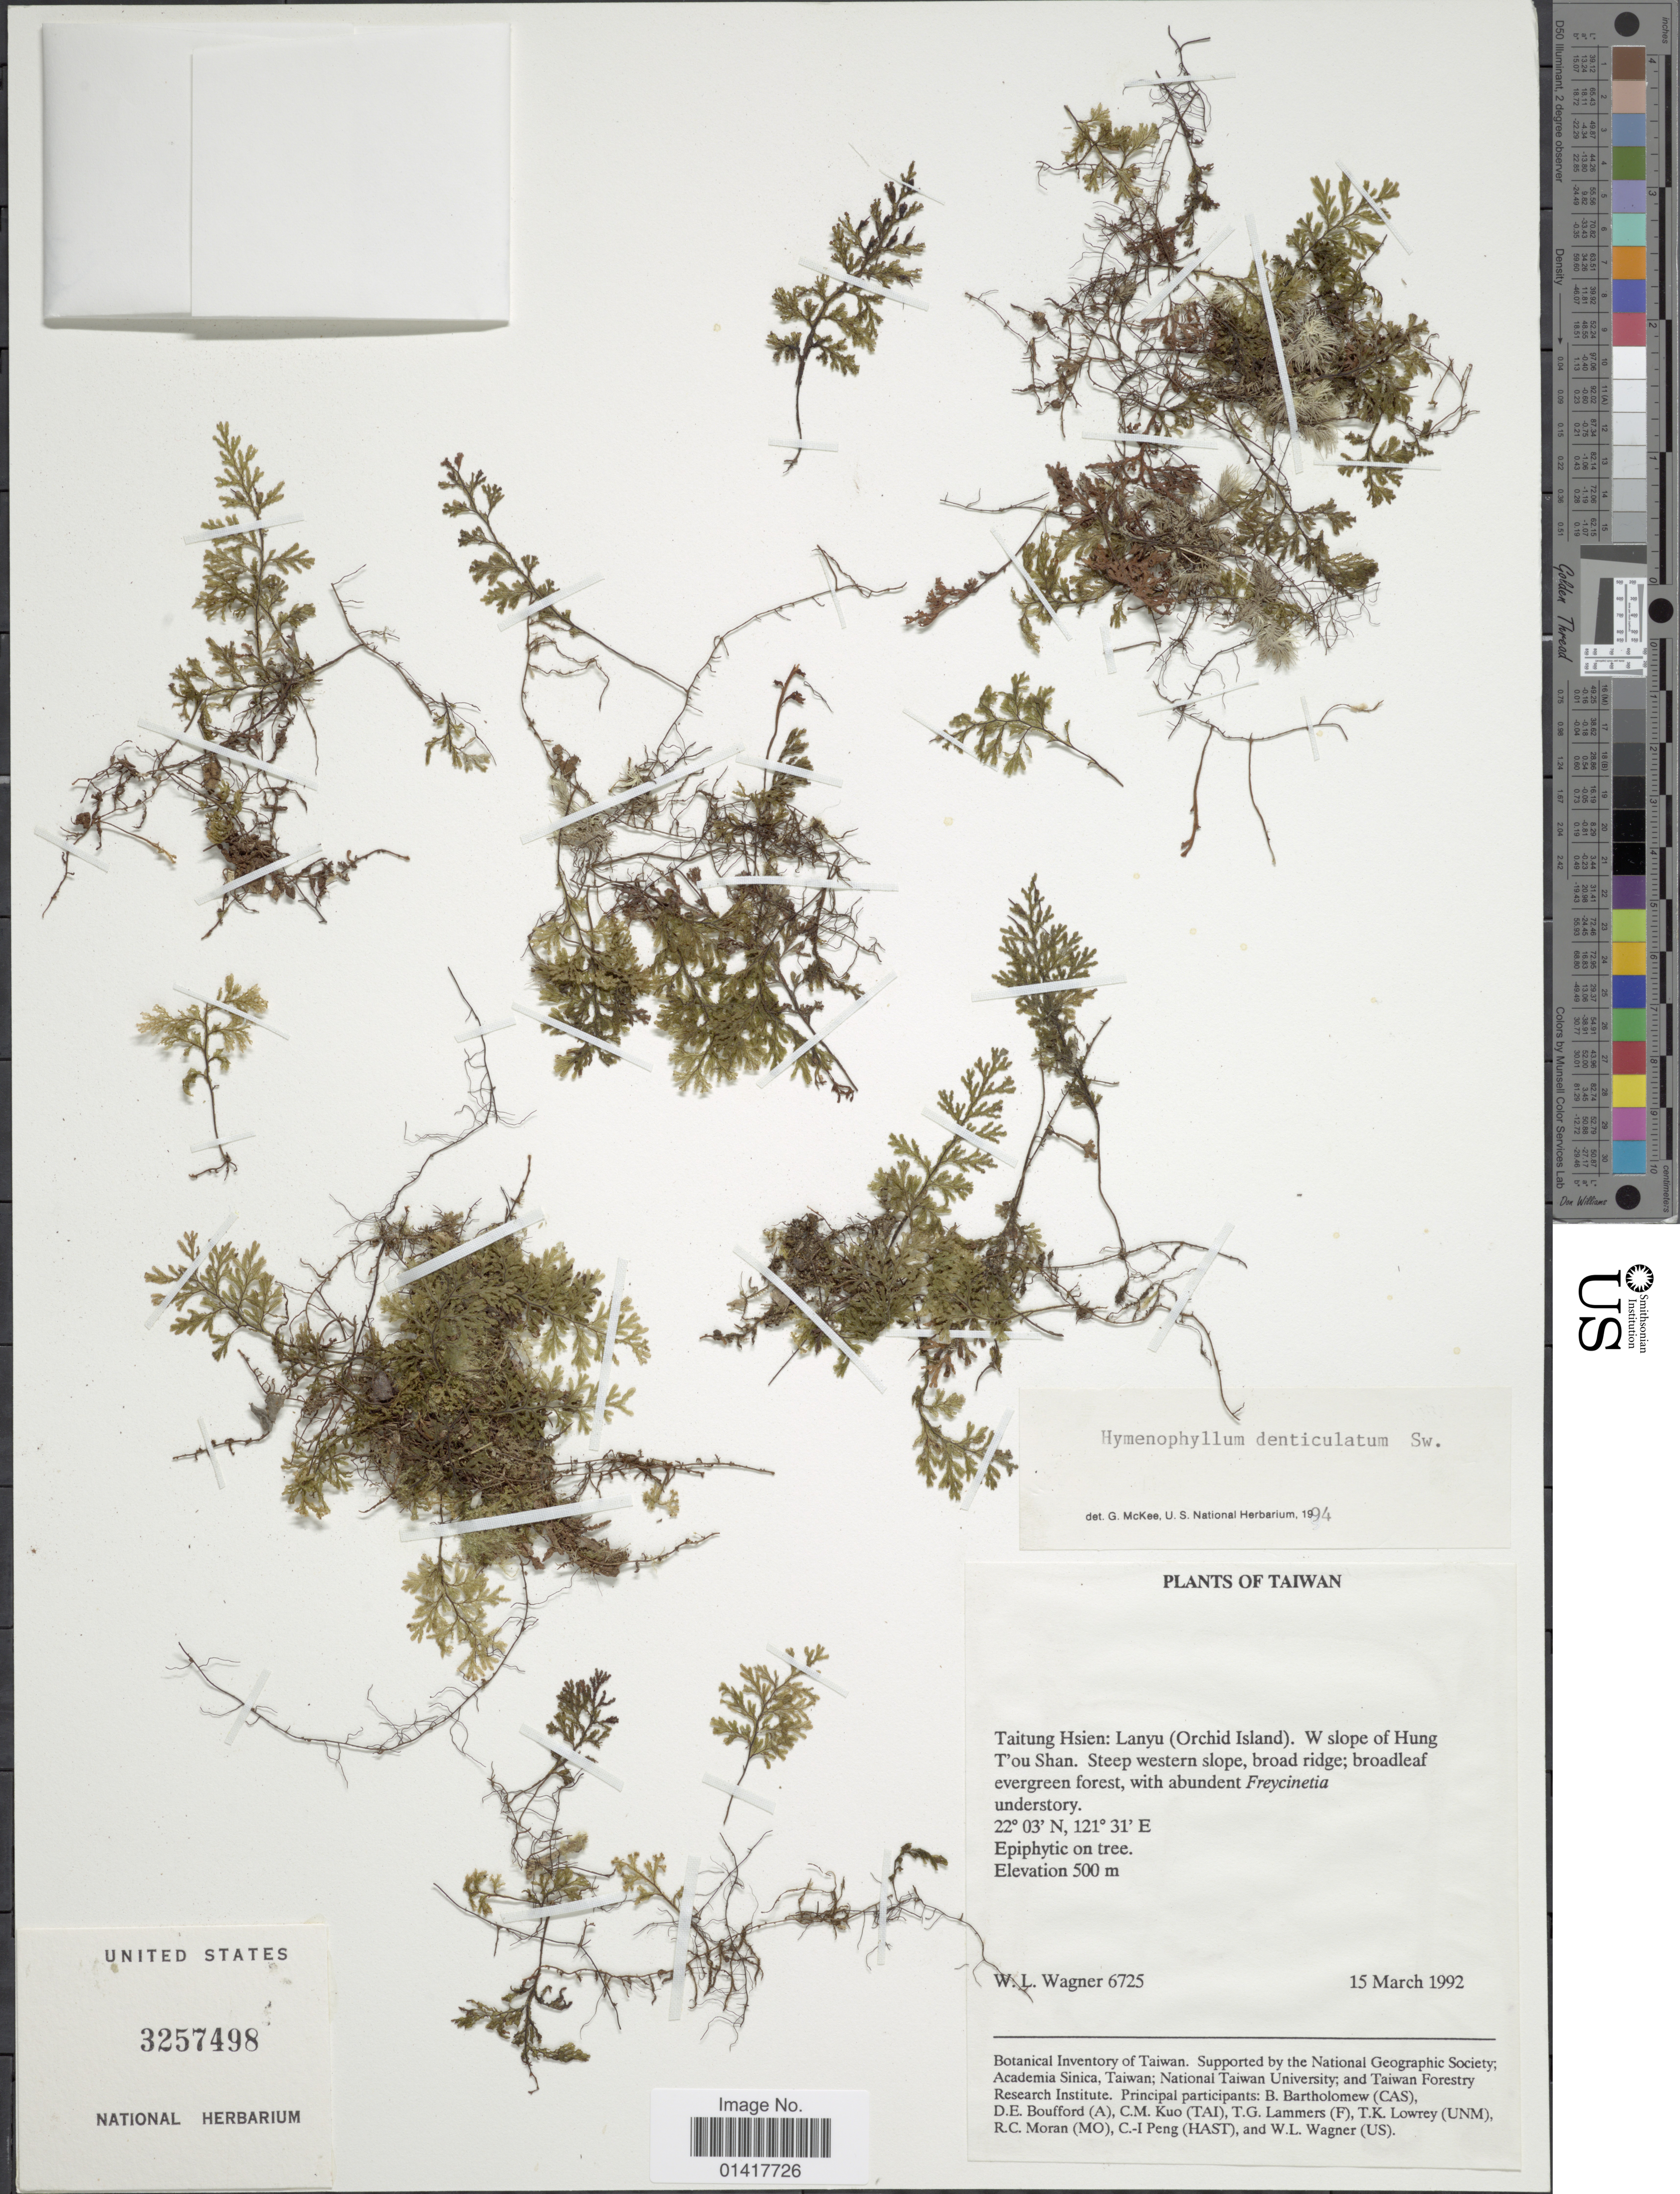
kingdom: Plantae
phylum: Tracheophyta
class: Polypodiopsida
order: Hymenophyllales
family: Hymenophyllaceae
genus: Hymenophyllum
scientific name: Hymenophyllum denticulatum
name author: Sw.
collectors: W. L. Wagner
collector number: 6725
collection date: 1992-03-15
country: Taiwan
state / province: Taitung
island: Lanyu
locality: Taitung Hsien: Lanyu (Orchid Island). W slope of Hung T'ou Shan. Steep Western slope, broad ridge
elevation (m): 500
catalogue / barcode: US 3257498